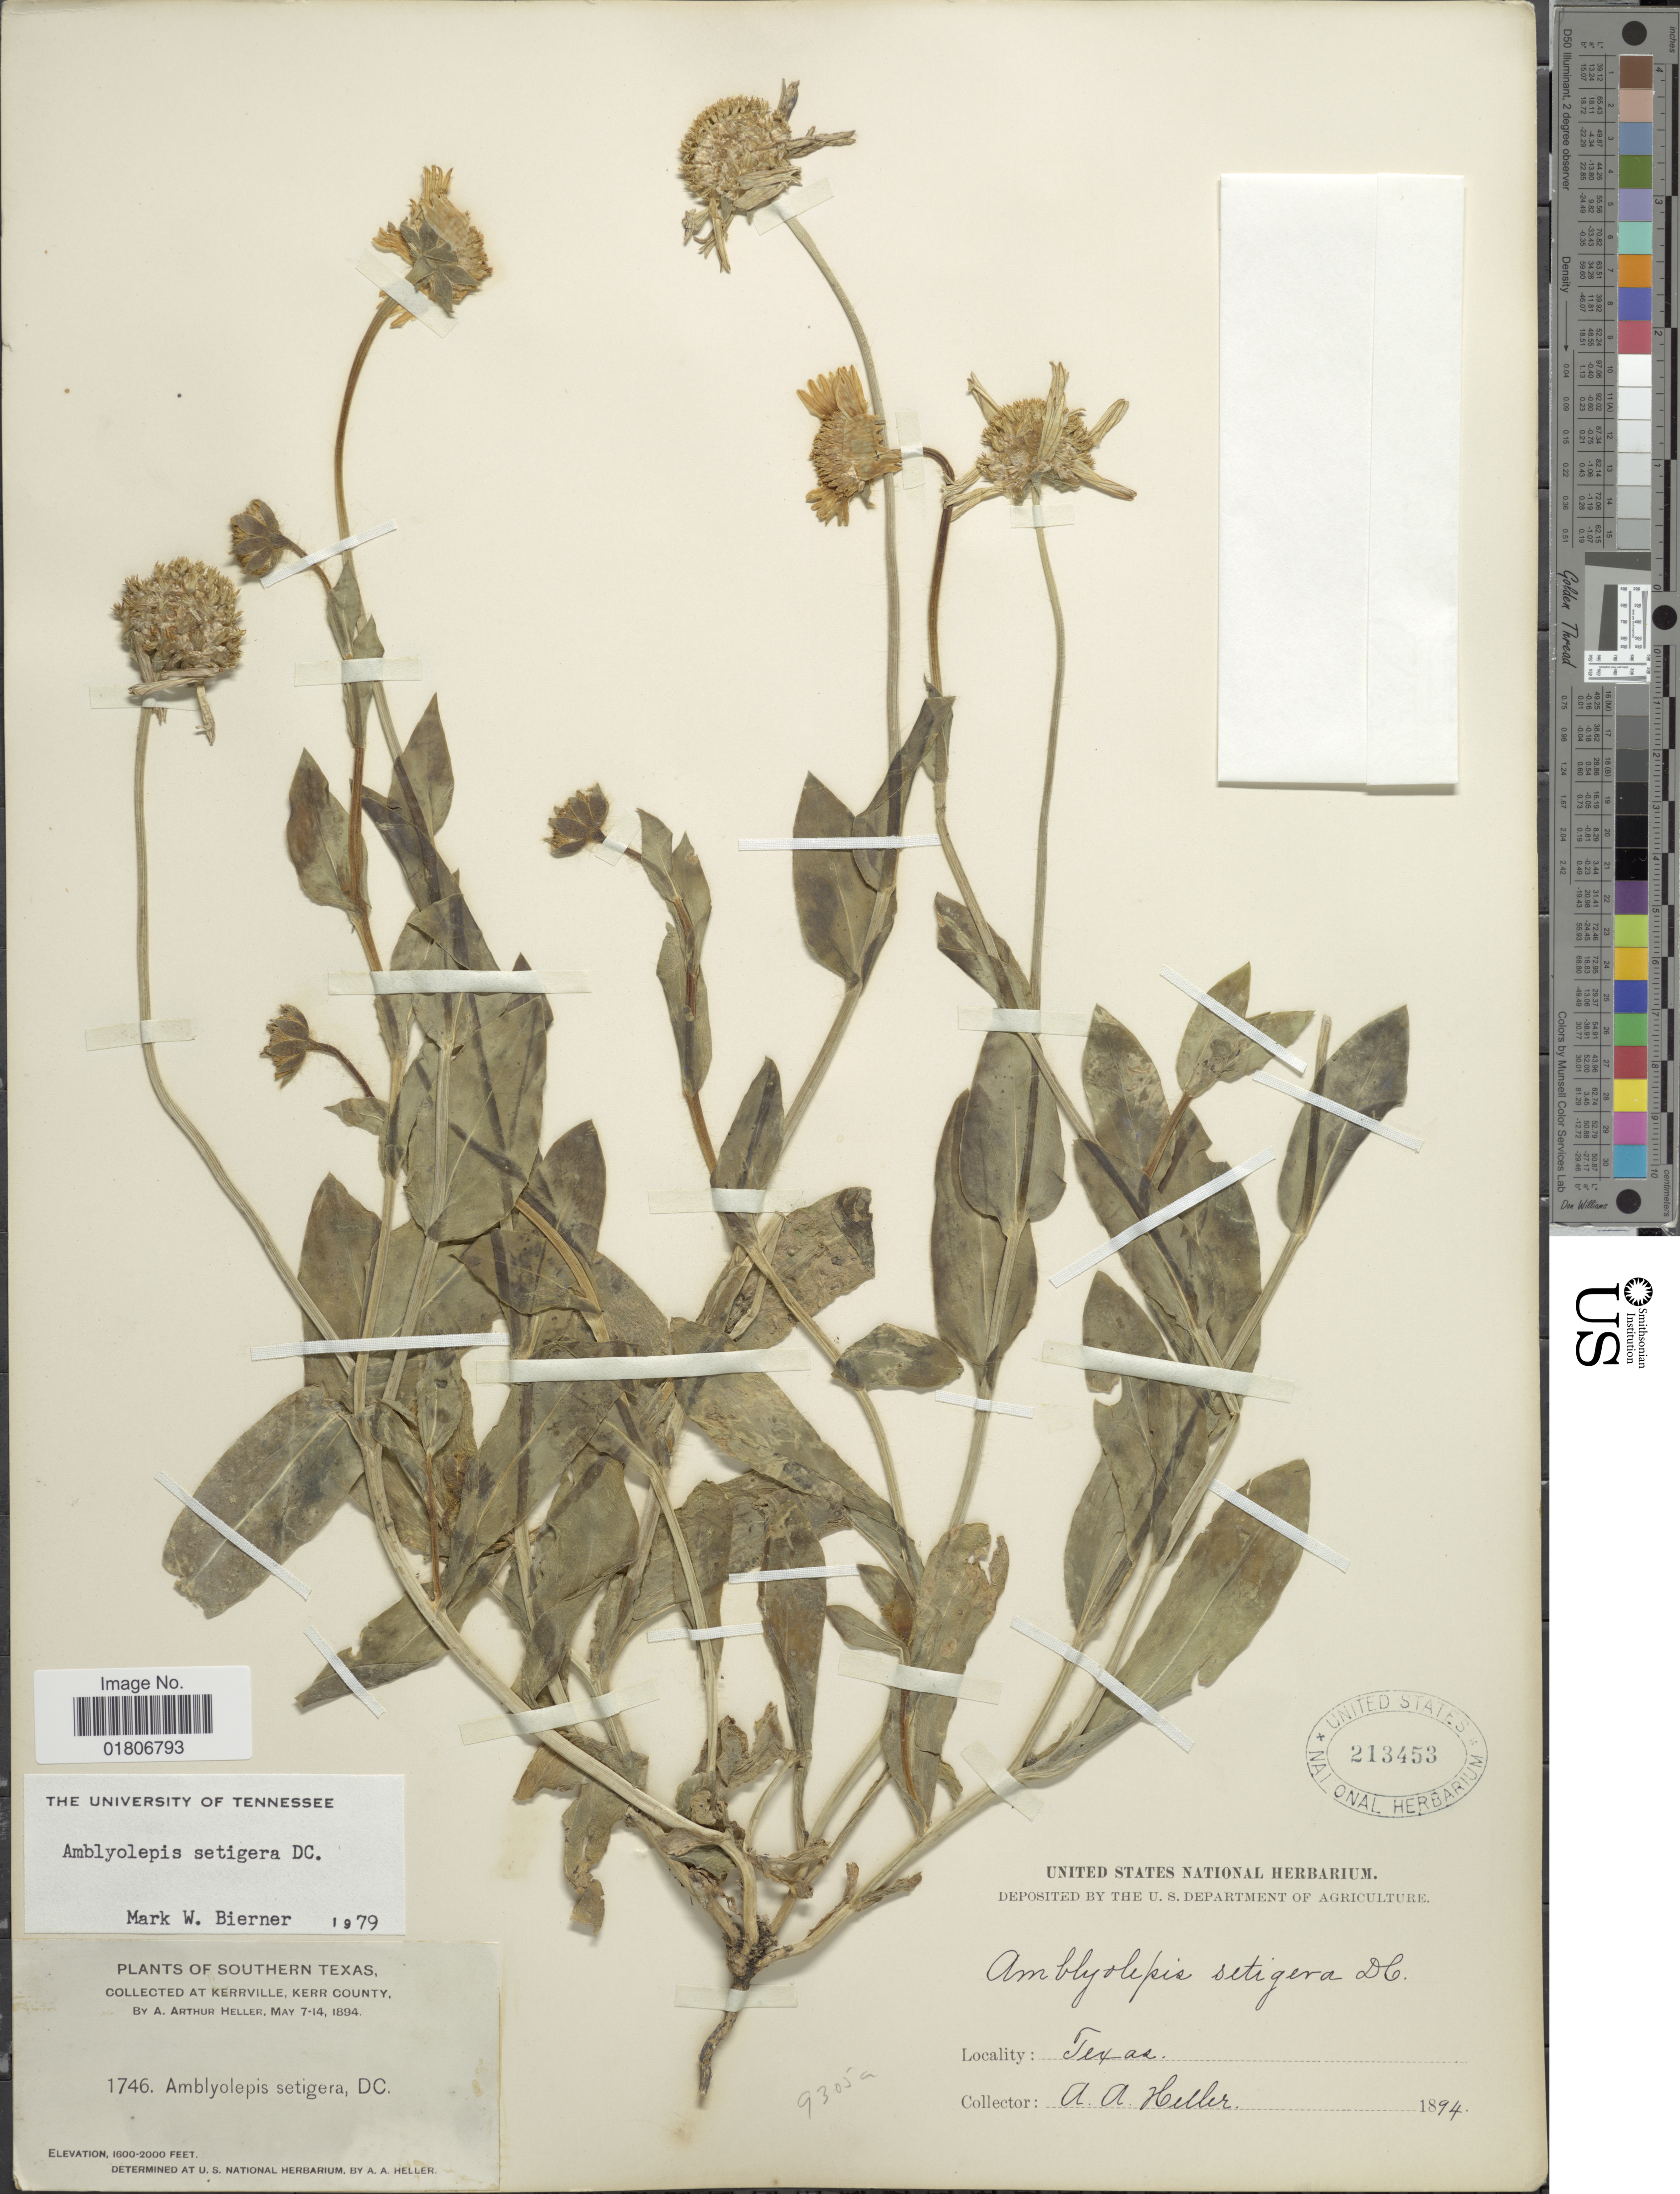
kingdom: Plantae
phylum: Tracheophyta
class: Magnoliopsida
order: Asterales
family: Asteraceae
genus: Amblyolepis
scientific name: Amblyolepis setigera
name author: DC.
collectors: A. A. Heller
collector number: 1746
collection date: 1894-05-07/1894-05-14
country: United States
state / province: Texas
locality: Southern Texas. Kerrville, Kerr County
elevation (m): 488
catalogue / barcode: US 213453